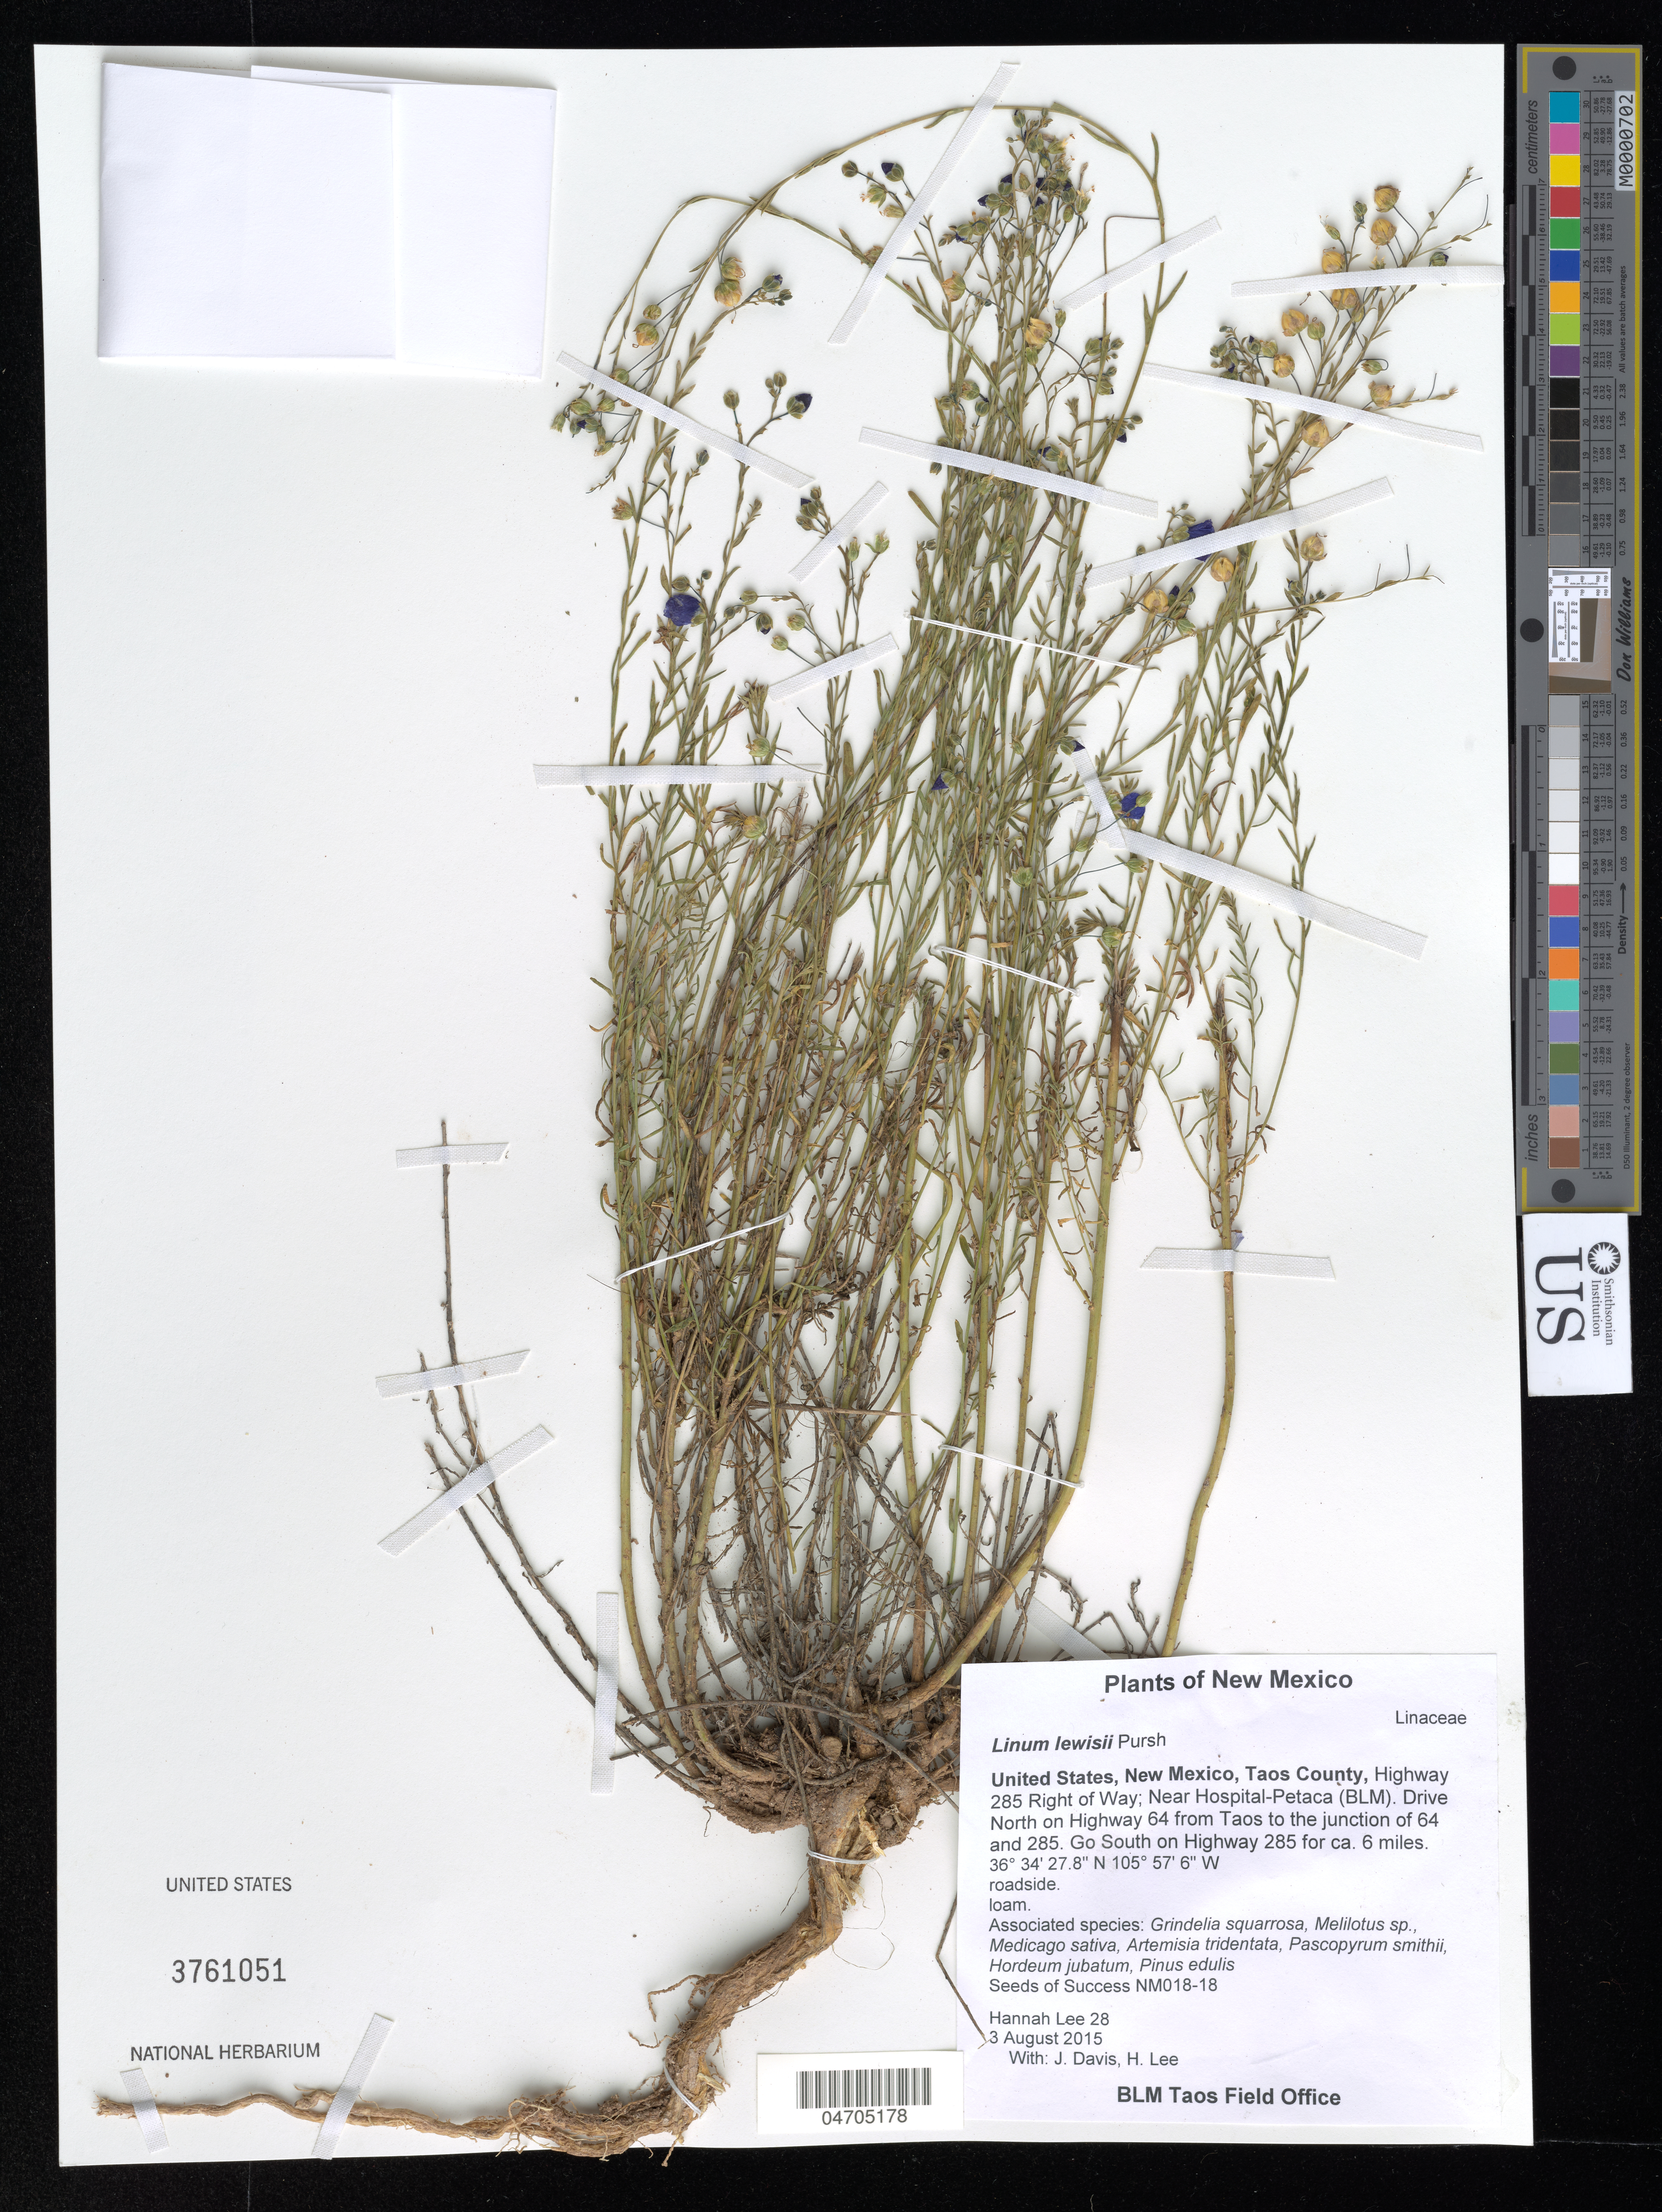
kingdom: Plantae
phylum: Tracheophyta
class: Magnoliopsida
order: Malpighiales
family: Linaceae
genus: Linum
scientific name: Linum lewisii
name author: Pursh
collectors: H. Lee, J. Davis & H. Lee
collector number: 28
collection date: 2015-08-03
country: United States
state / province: New Mexico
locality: Taos County, Highway 285 Right of Way; Near Hospital-Petaca (BLM). Drive North on Highway 64 from Taos to the junction of 64 and 285. Go South on Highway 285 for ca. 6 miles.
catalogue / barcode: US 3761051